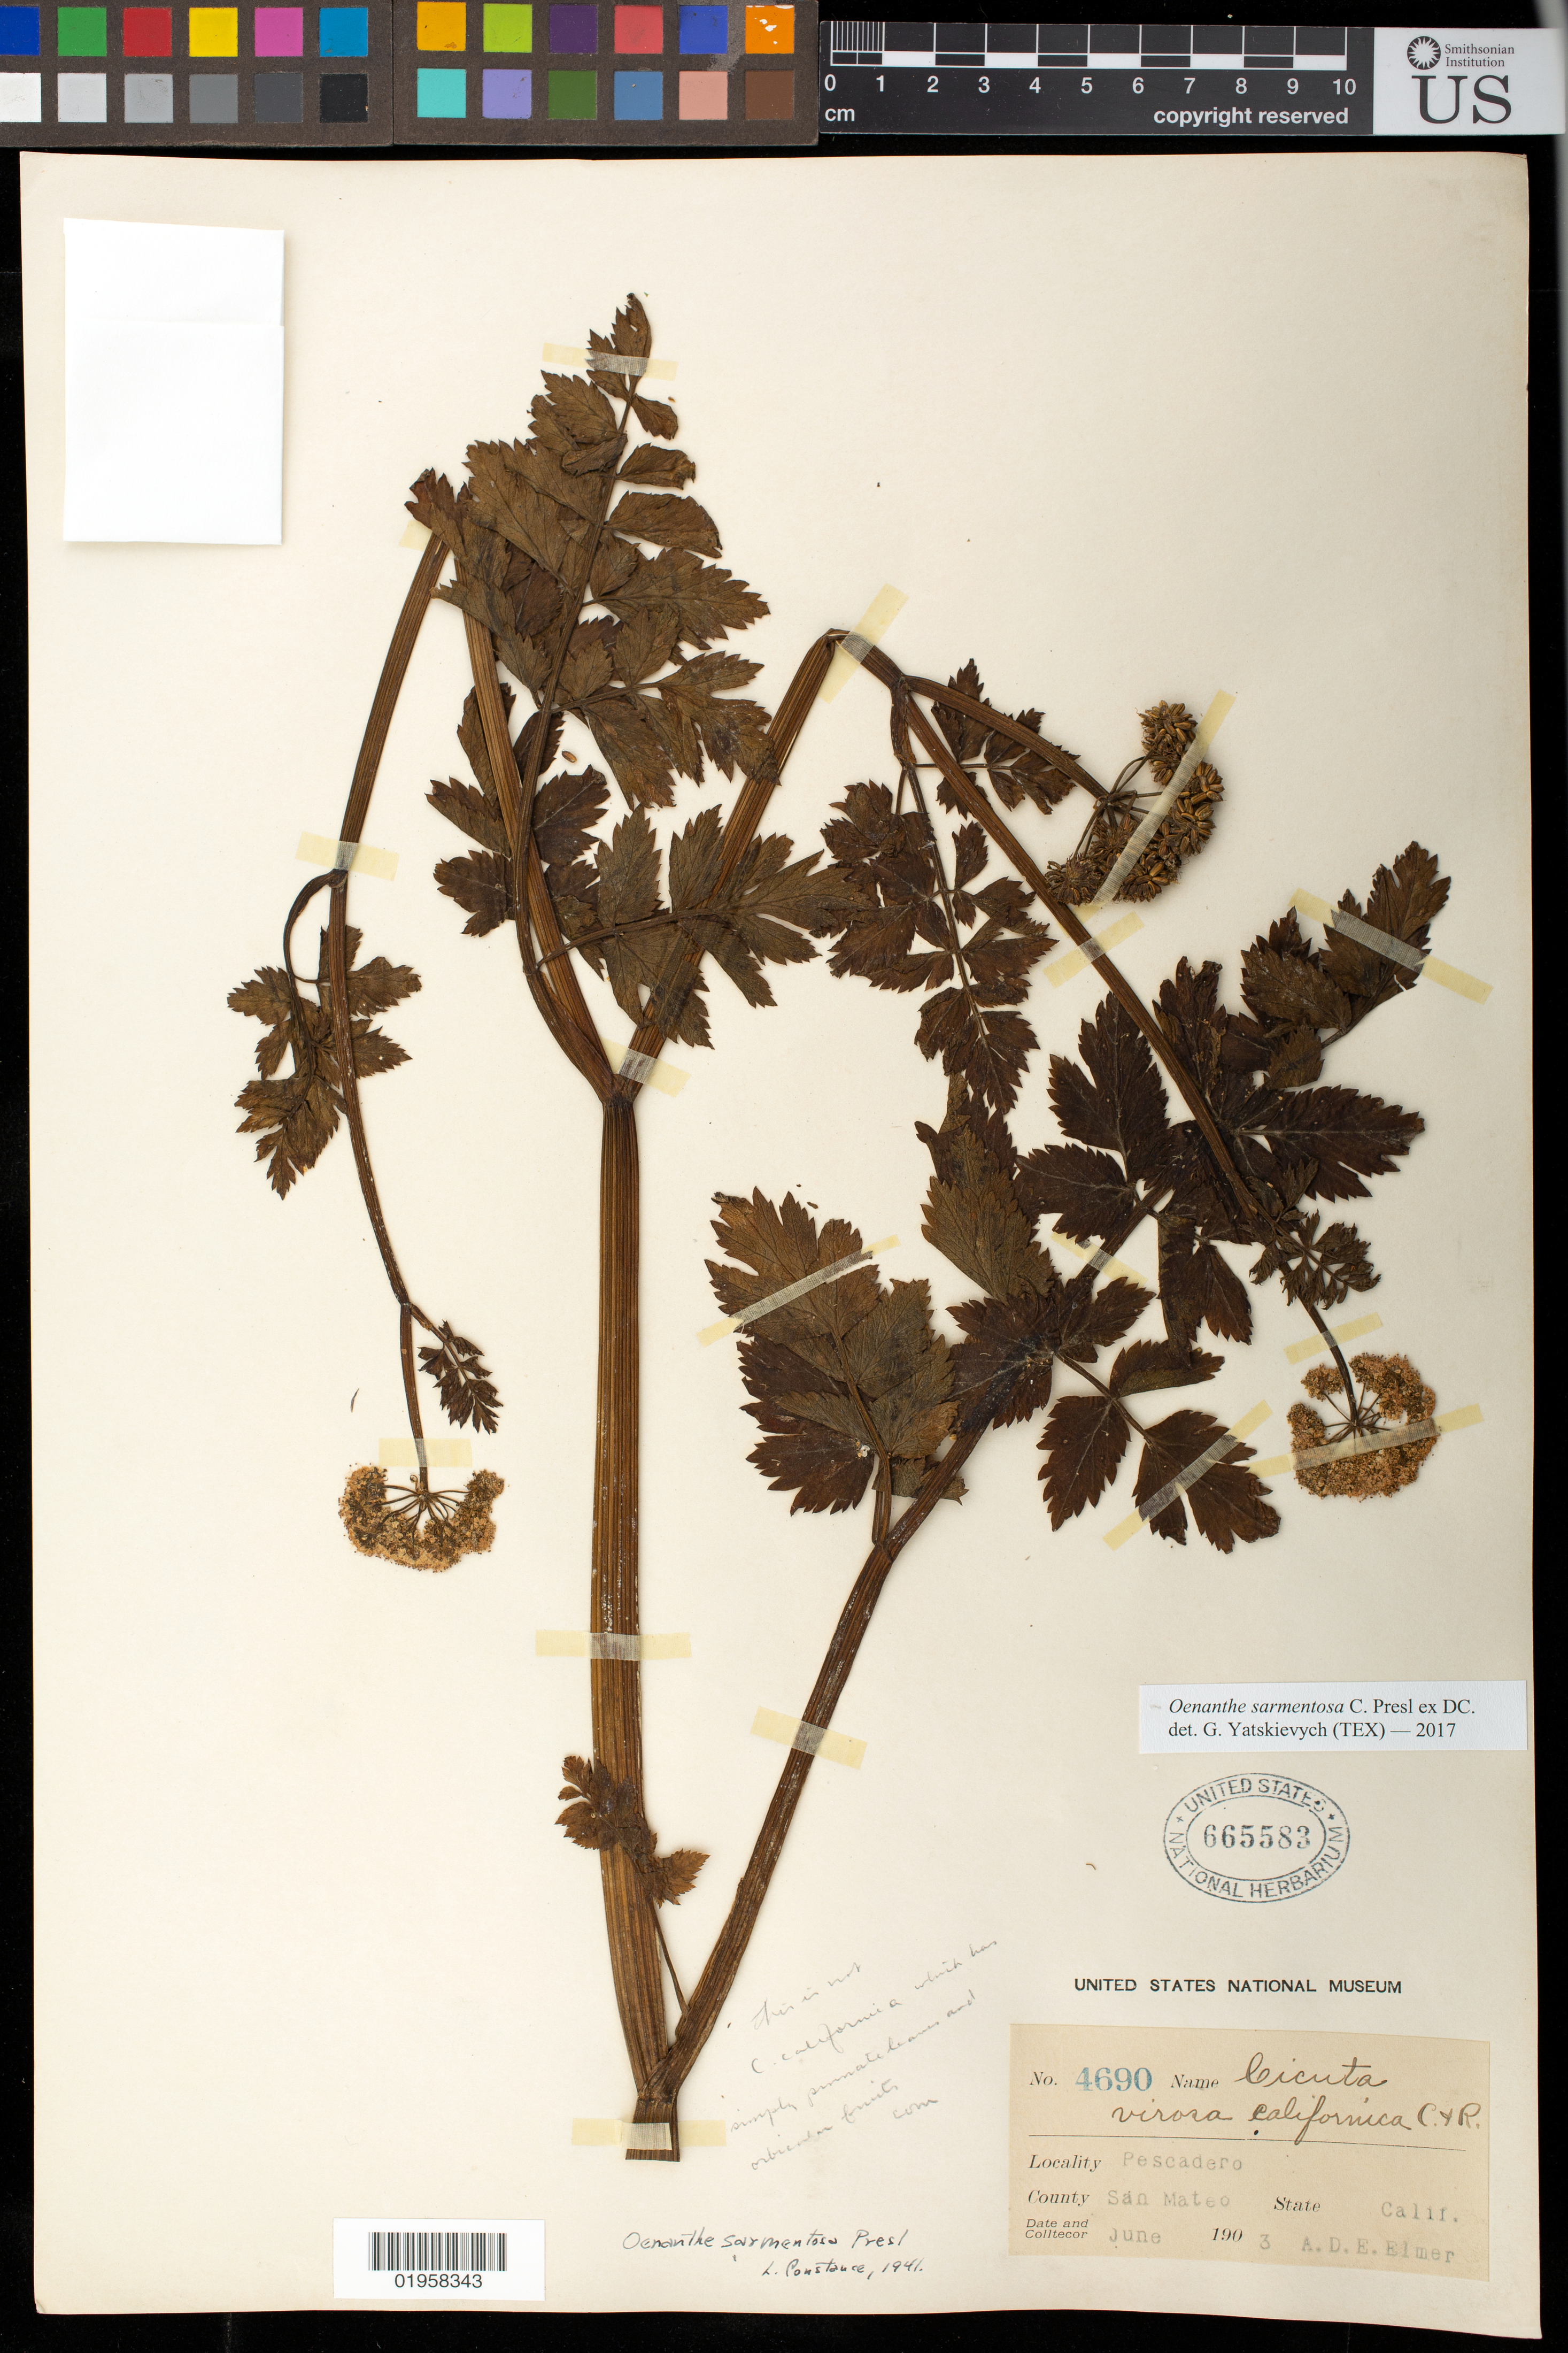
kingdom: Plantae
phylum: Tracheophyta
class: Magnoliopsida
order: Apiales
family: Apiaceae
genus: Oenanthe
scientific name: Oenanthe sarmentosa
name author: C. Presl ex DC.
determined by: Yatskievych, G. A.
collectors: A. D. E. Elmer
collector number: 4690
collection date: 1903-06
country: United States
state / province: California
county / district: San Mateo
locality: Pescadero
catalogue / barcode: US 665583